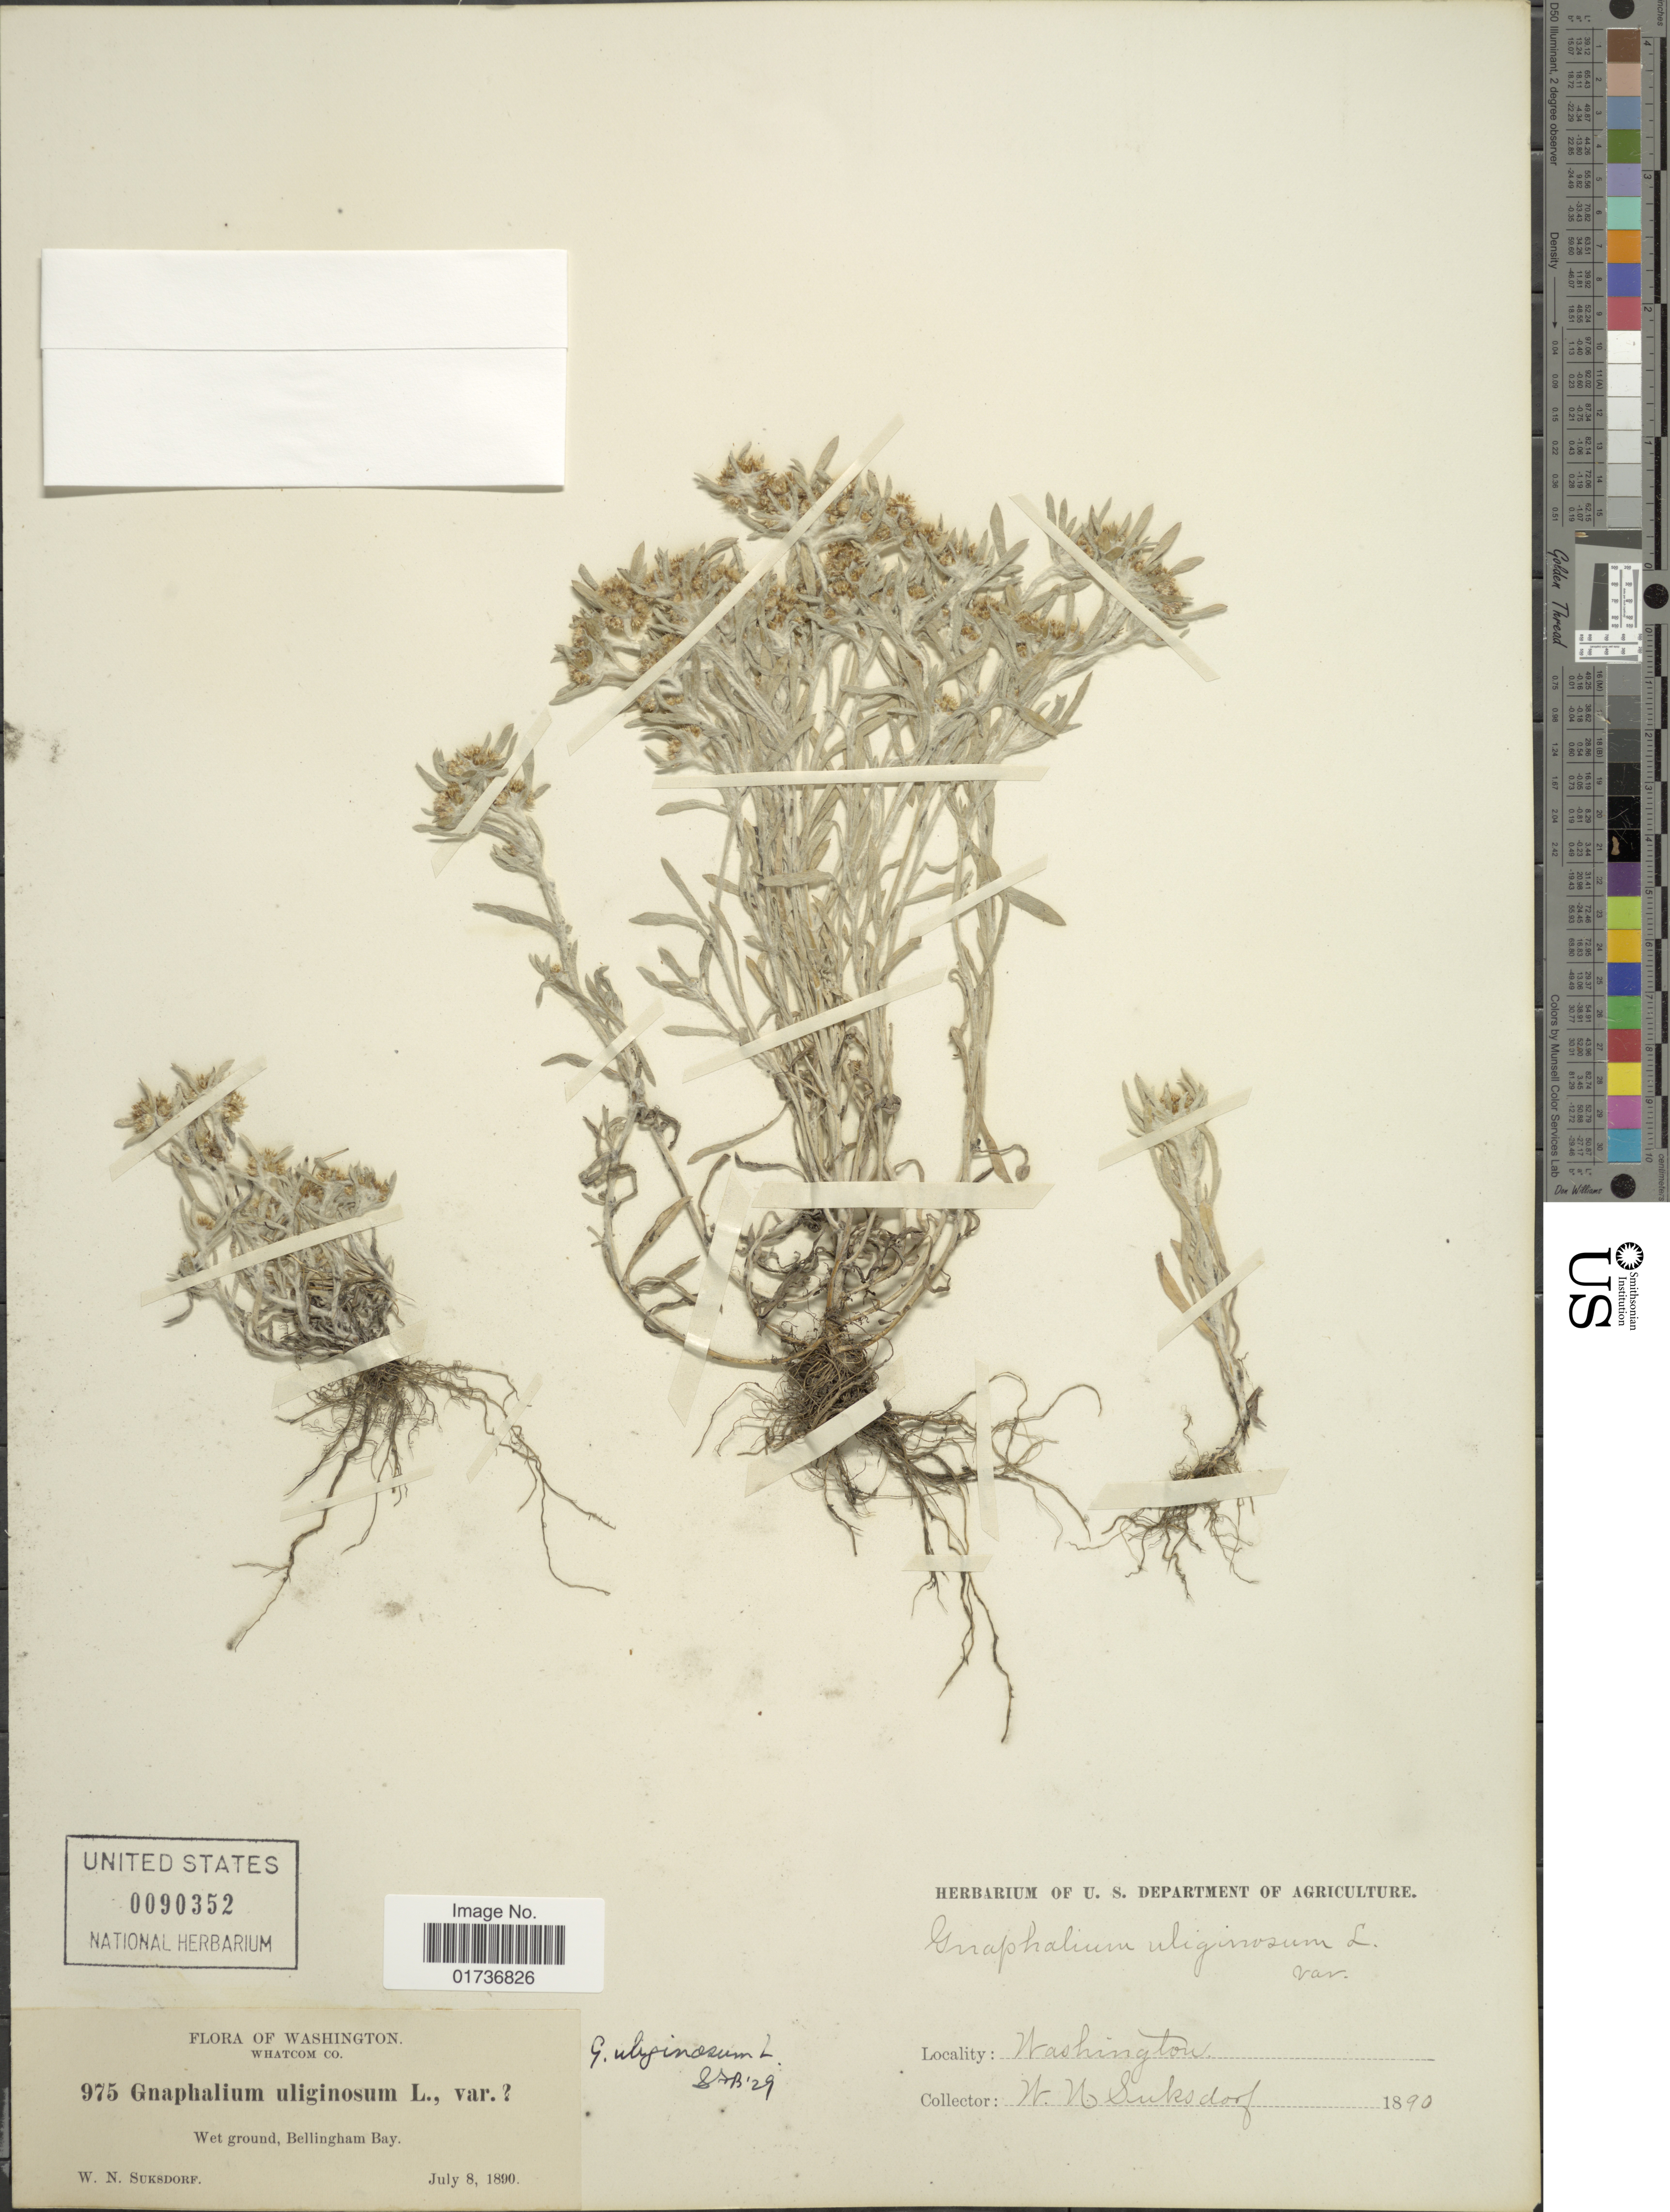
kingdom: Plantae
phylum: Tracheophyta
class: Magnoliopsida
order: Asterales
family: Asteraceae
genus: Gnaphalium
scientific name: Gnaphalium uliginosum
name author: L.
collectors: W. N. Suksdorf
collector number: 975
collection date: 1890-07-08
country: United States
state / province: Washington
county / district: Whitman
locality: Whatcom Co, Wet ground, Bellingham Bay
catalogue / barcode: US 90352